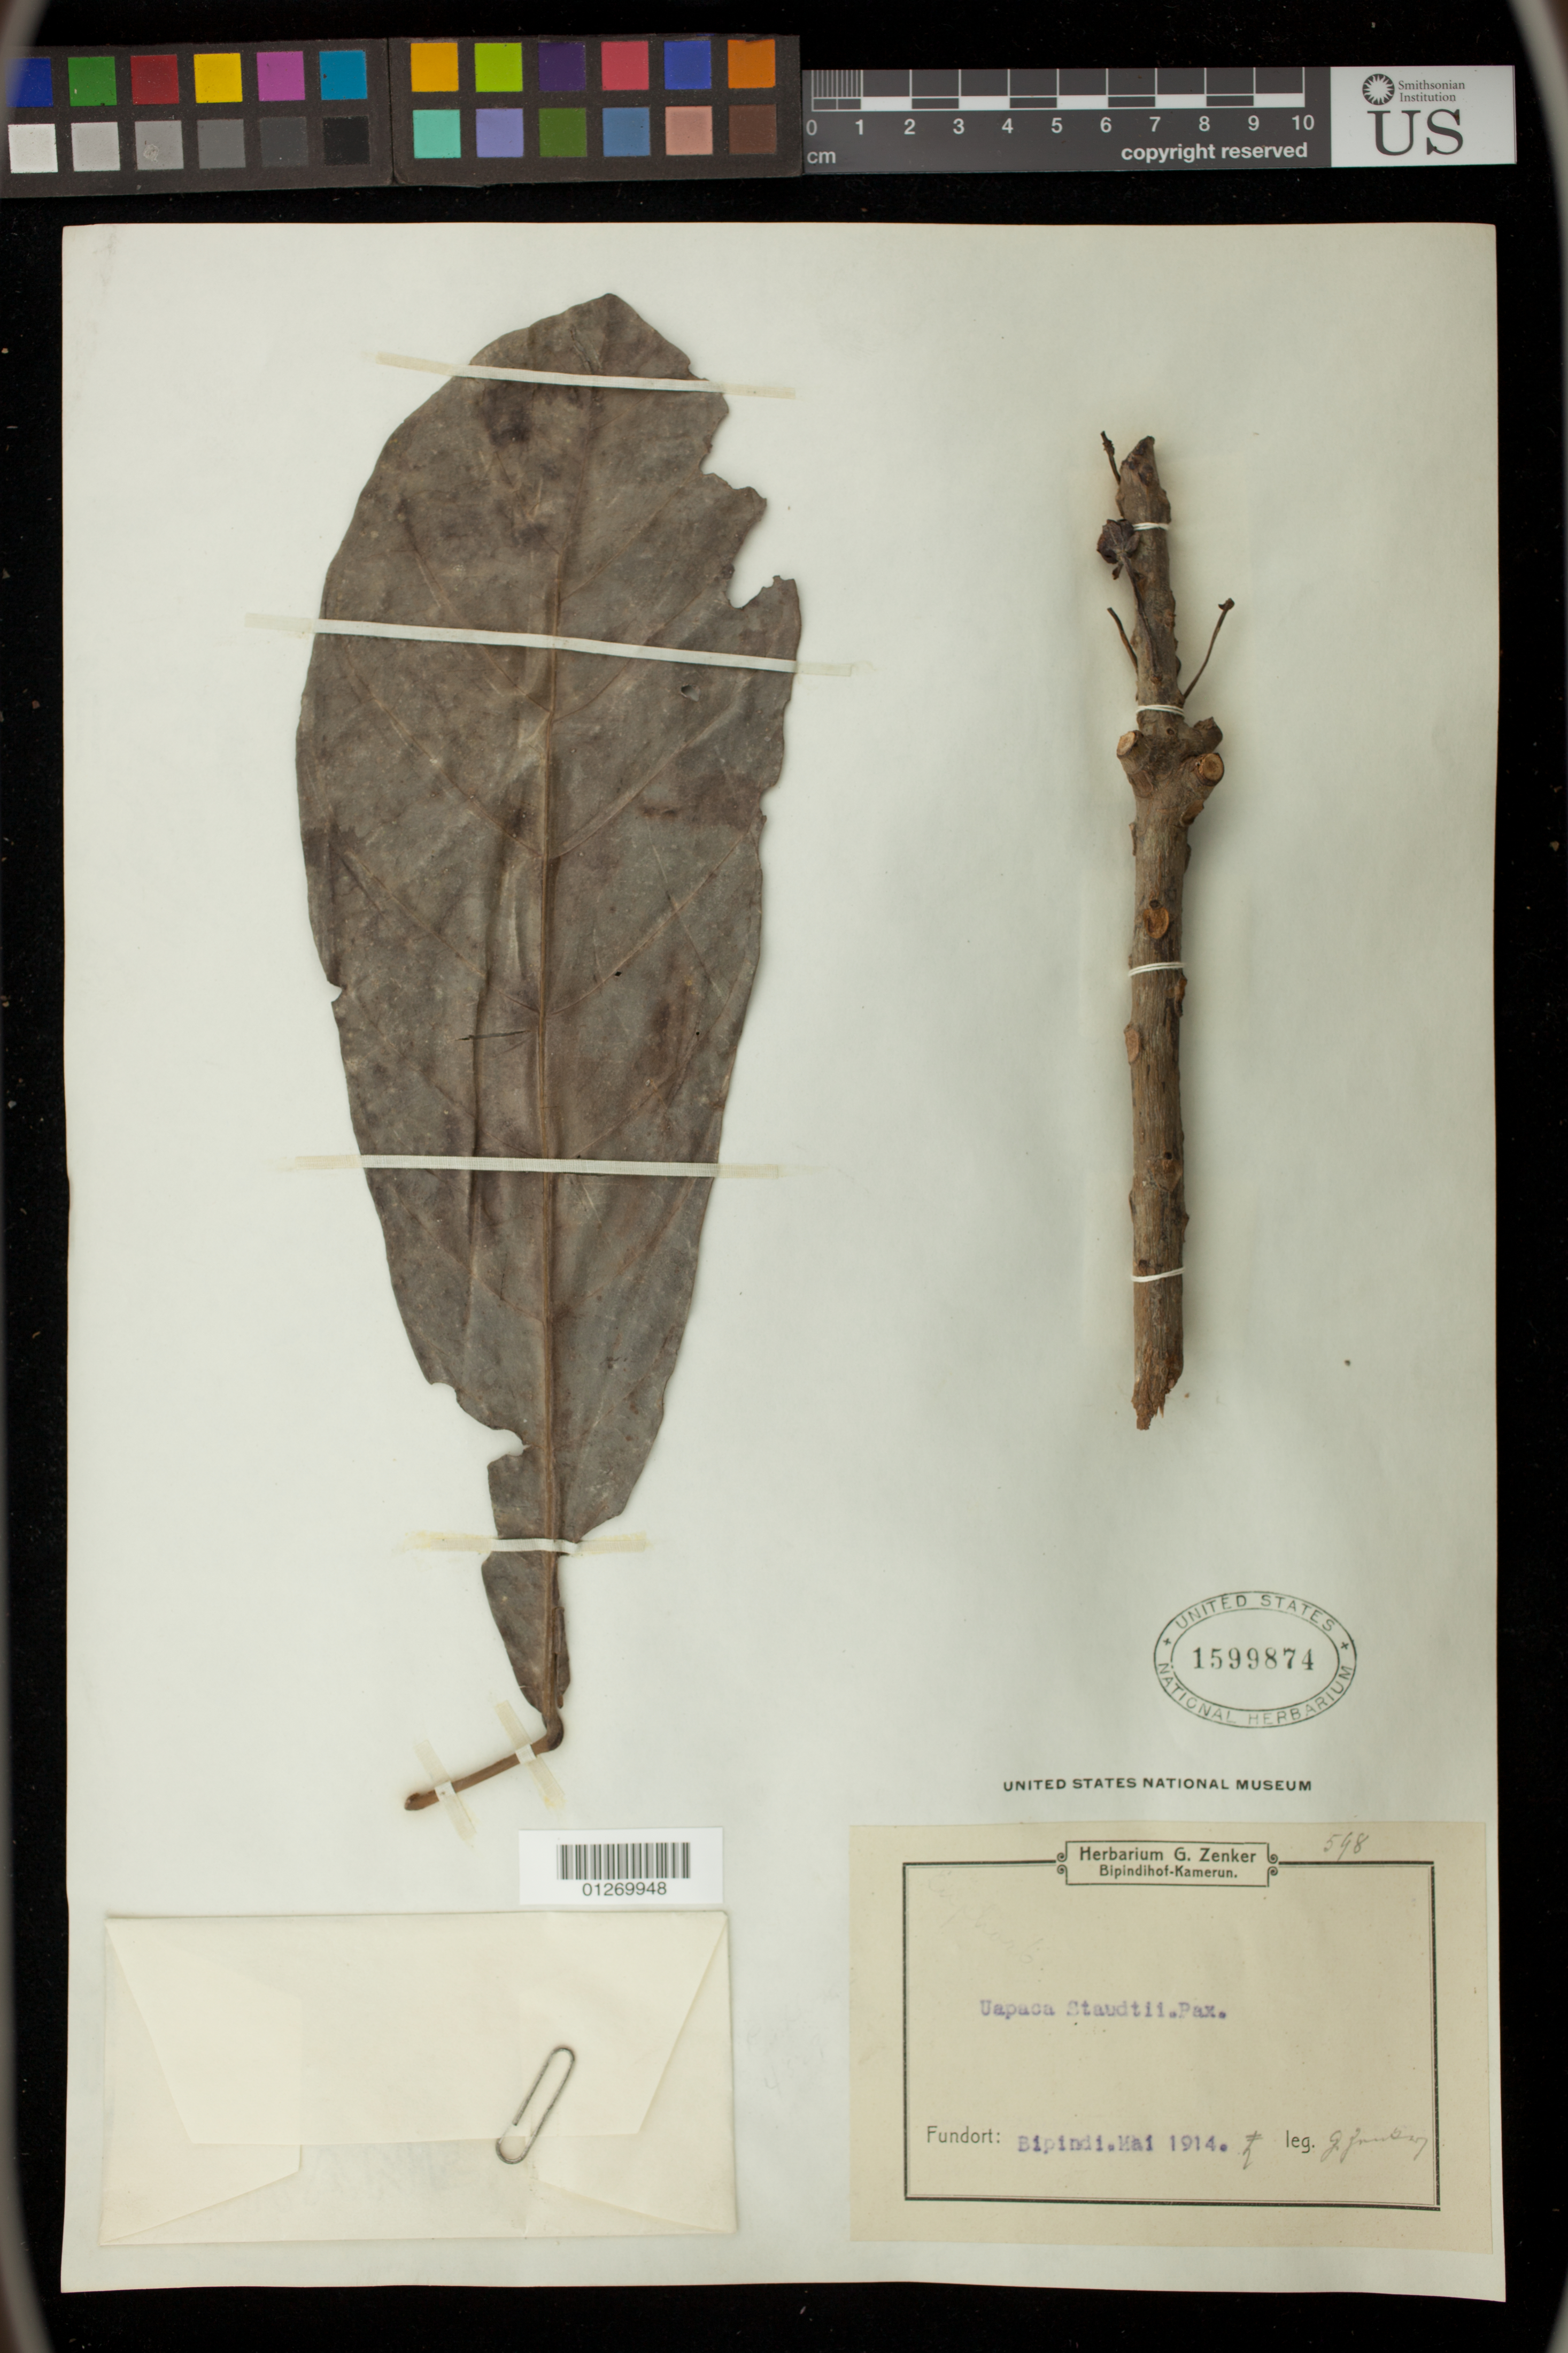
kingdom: Plantae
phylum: Tracheophyta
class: Magnoliopsida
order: Malpighiales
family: Phyllanthaceae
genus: Uapaca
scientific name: Uapaca staudtii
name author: Pax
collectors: G. A. Zenker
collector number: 598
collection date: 1914-05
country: Cameroon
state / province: Sud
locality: Bipindi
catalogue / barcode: US 1599874